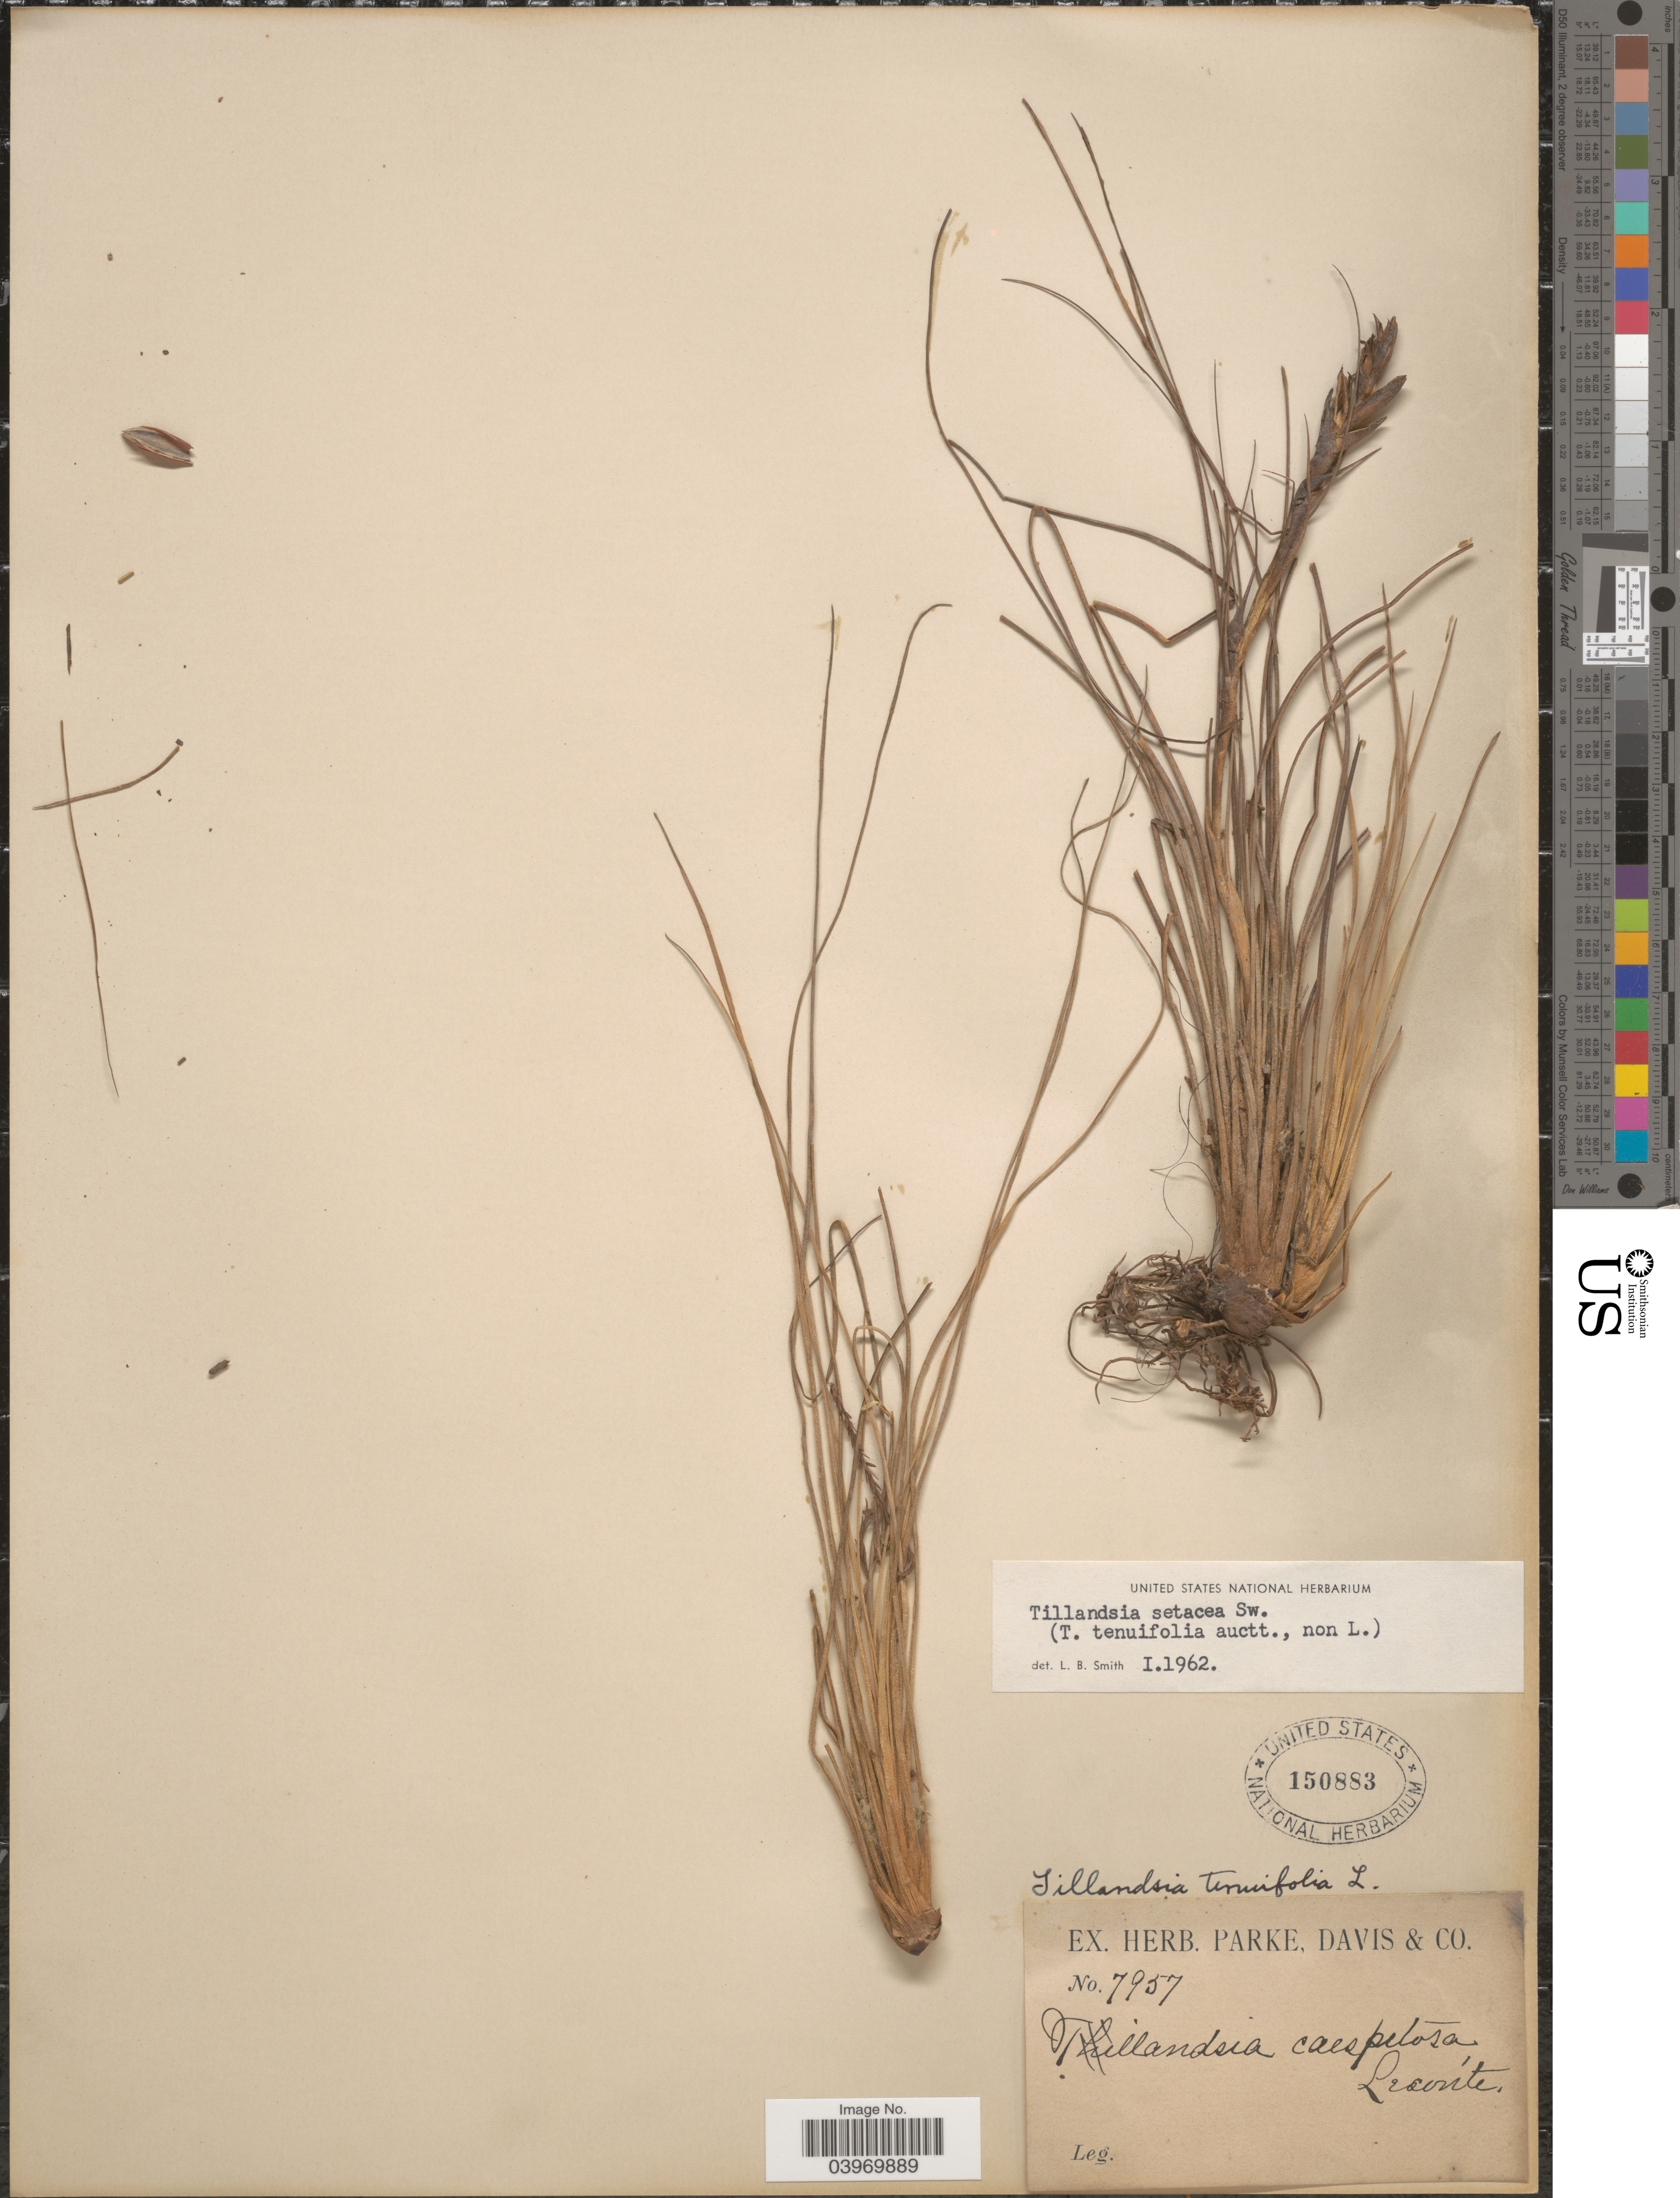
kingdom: Plantae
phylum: Tracheophyta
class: Liliopsida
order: Poales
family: Bromeliaceae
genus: Tillandsia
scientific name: Tillandsia setacea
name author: Sw.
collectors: ex herb. Parke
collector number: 7957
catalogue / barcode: US 150883